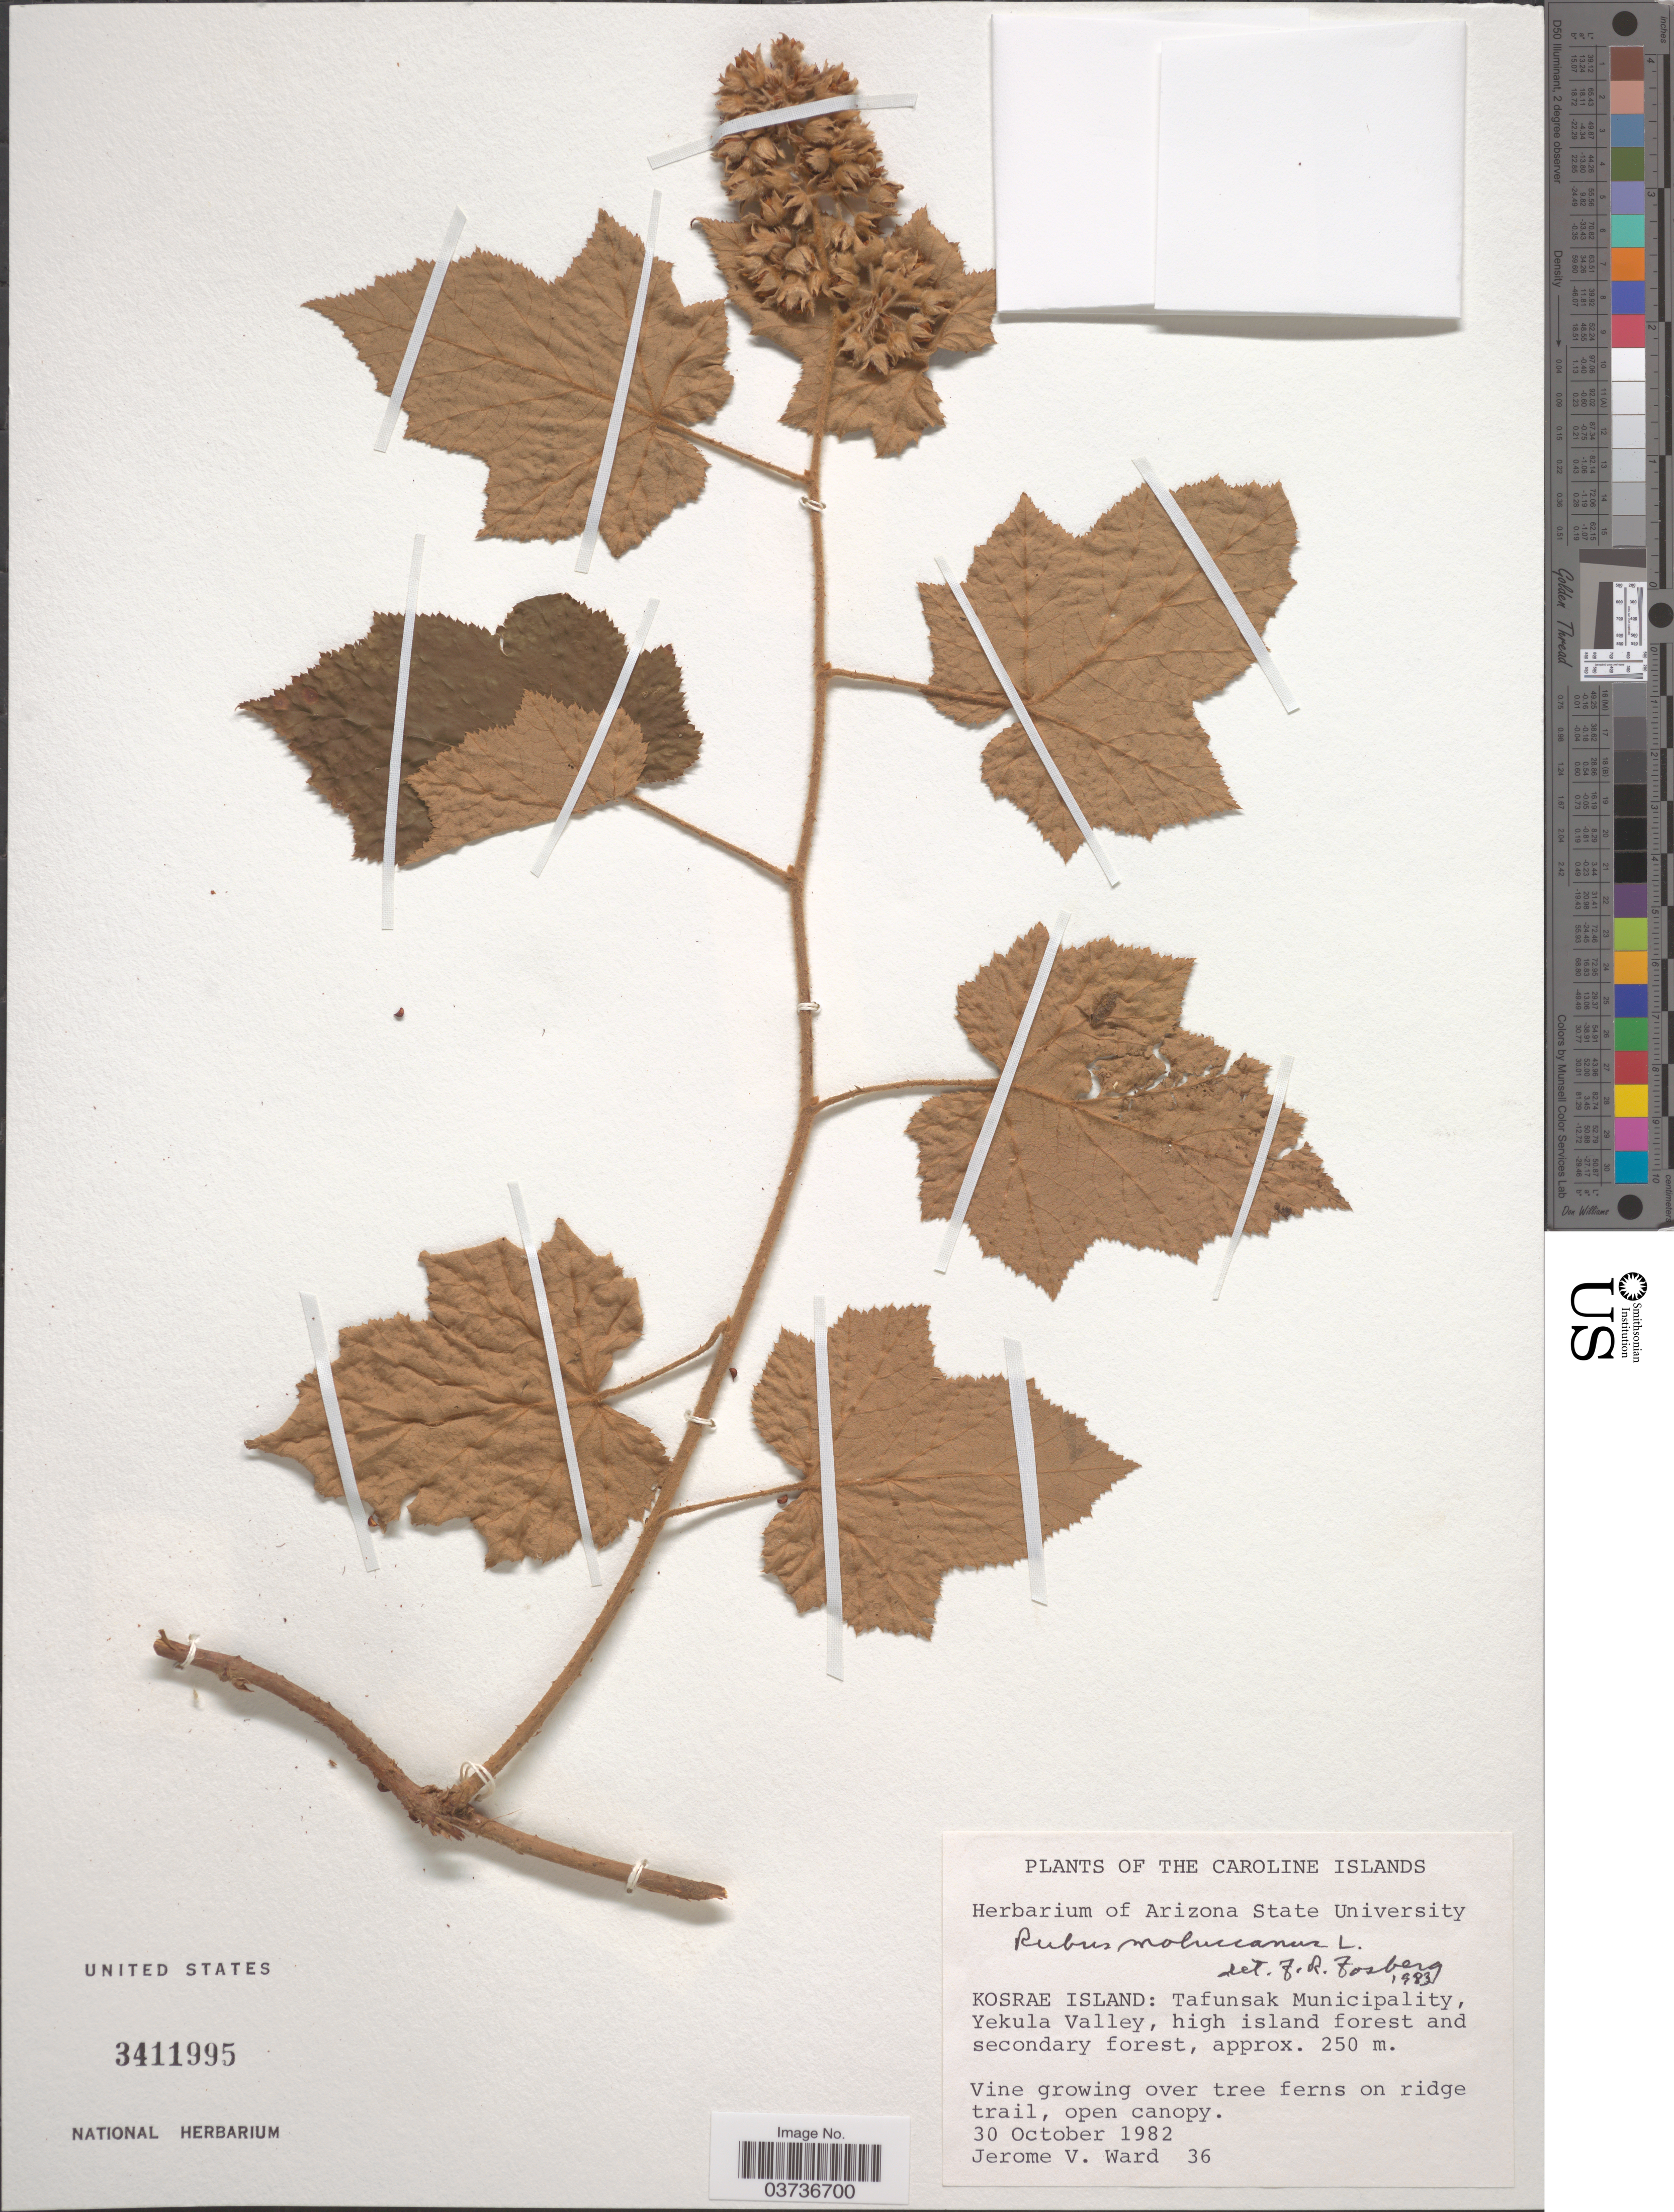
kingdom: Plantae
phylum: Tracheophyta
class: Magnoliopsida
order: Rosales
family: Rosaceae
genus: Rubus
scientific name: Rubus moluccanus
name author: L.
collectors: J. V. Ward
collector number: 36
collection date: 1982-10-30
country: Micronesia, Federated States of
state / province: Kosrae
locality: Caroline Islands. Kosrae Island: Tafunsak Municipality, Yekula Valley, high island forest and secondary forest.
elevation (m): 250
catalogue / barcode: US 3411995